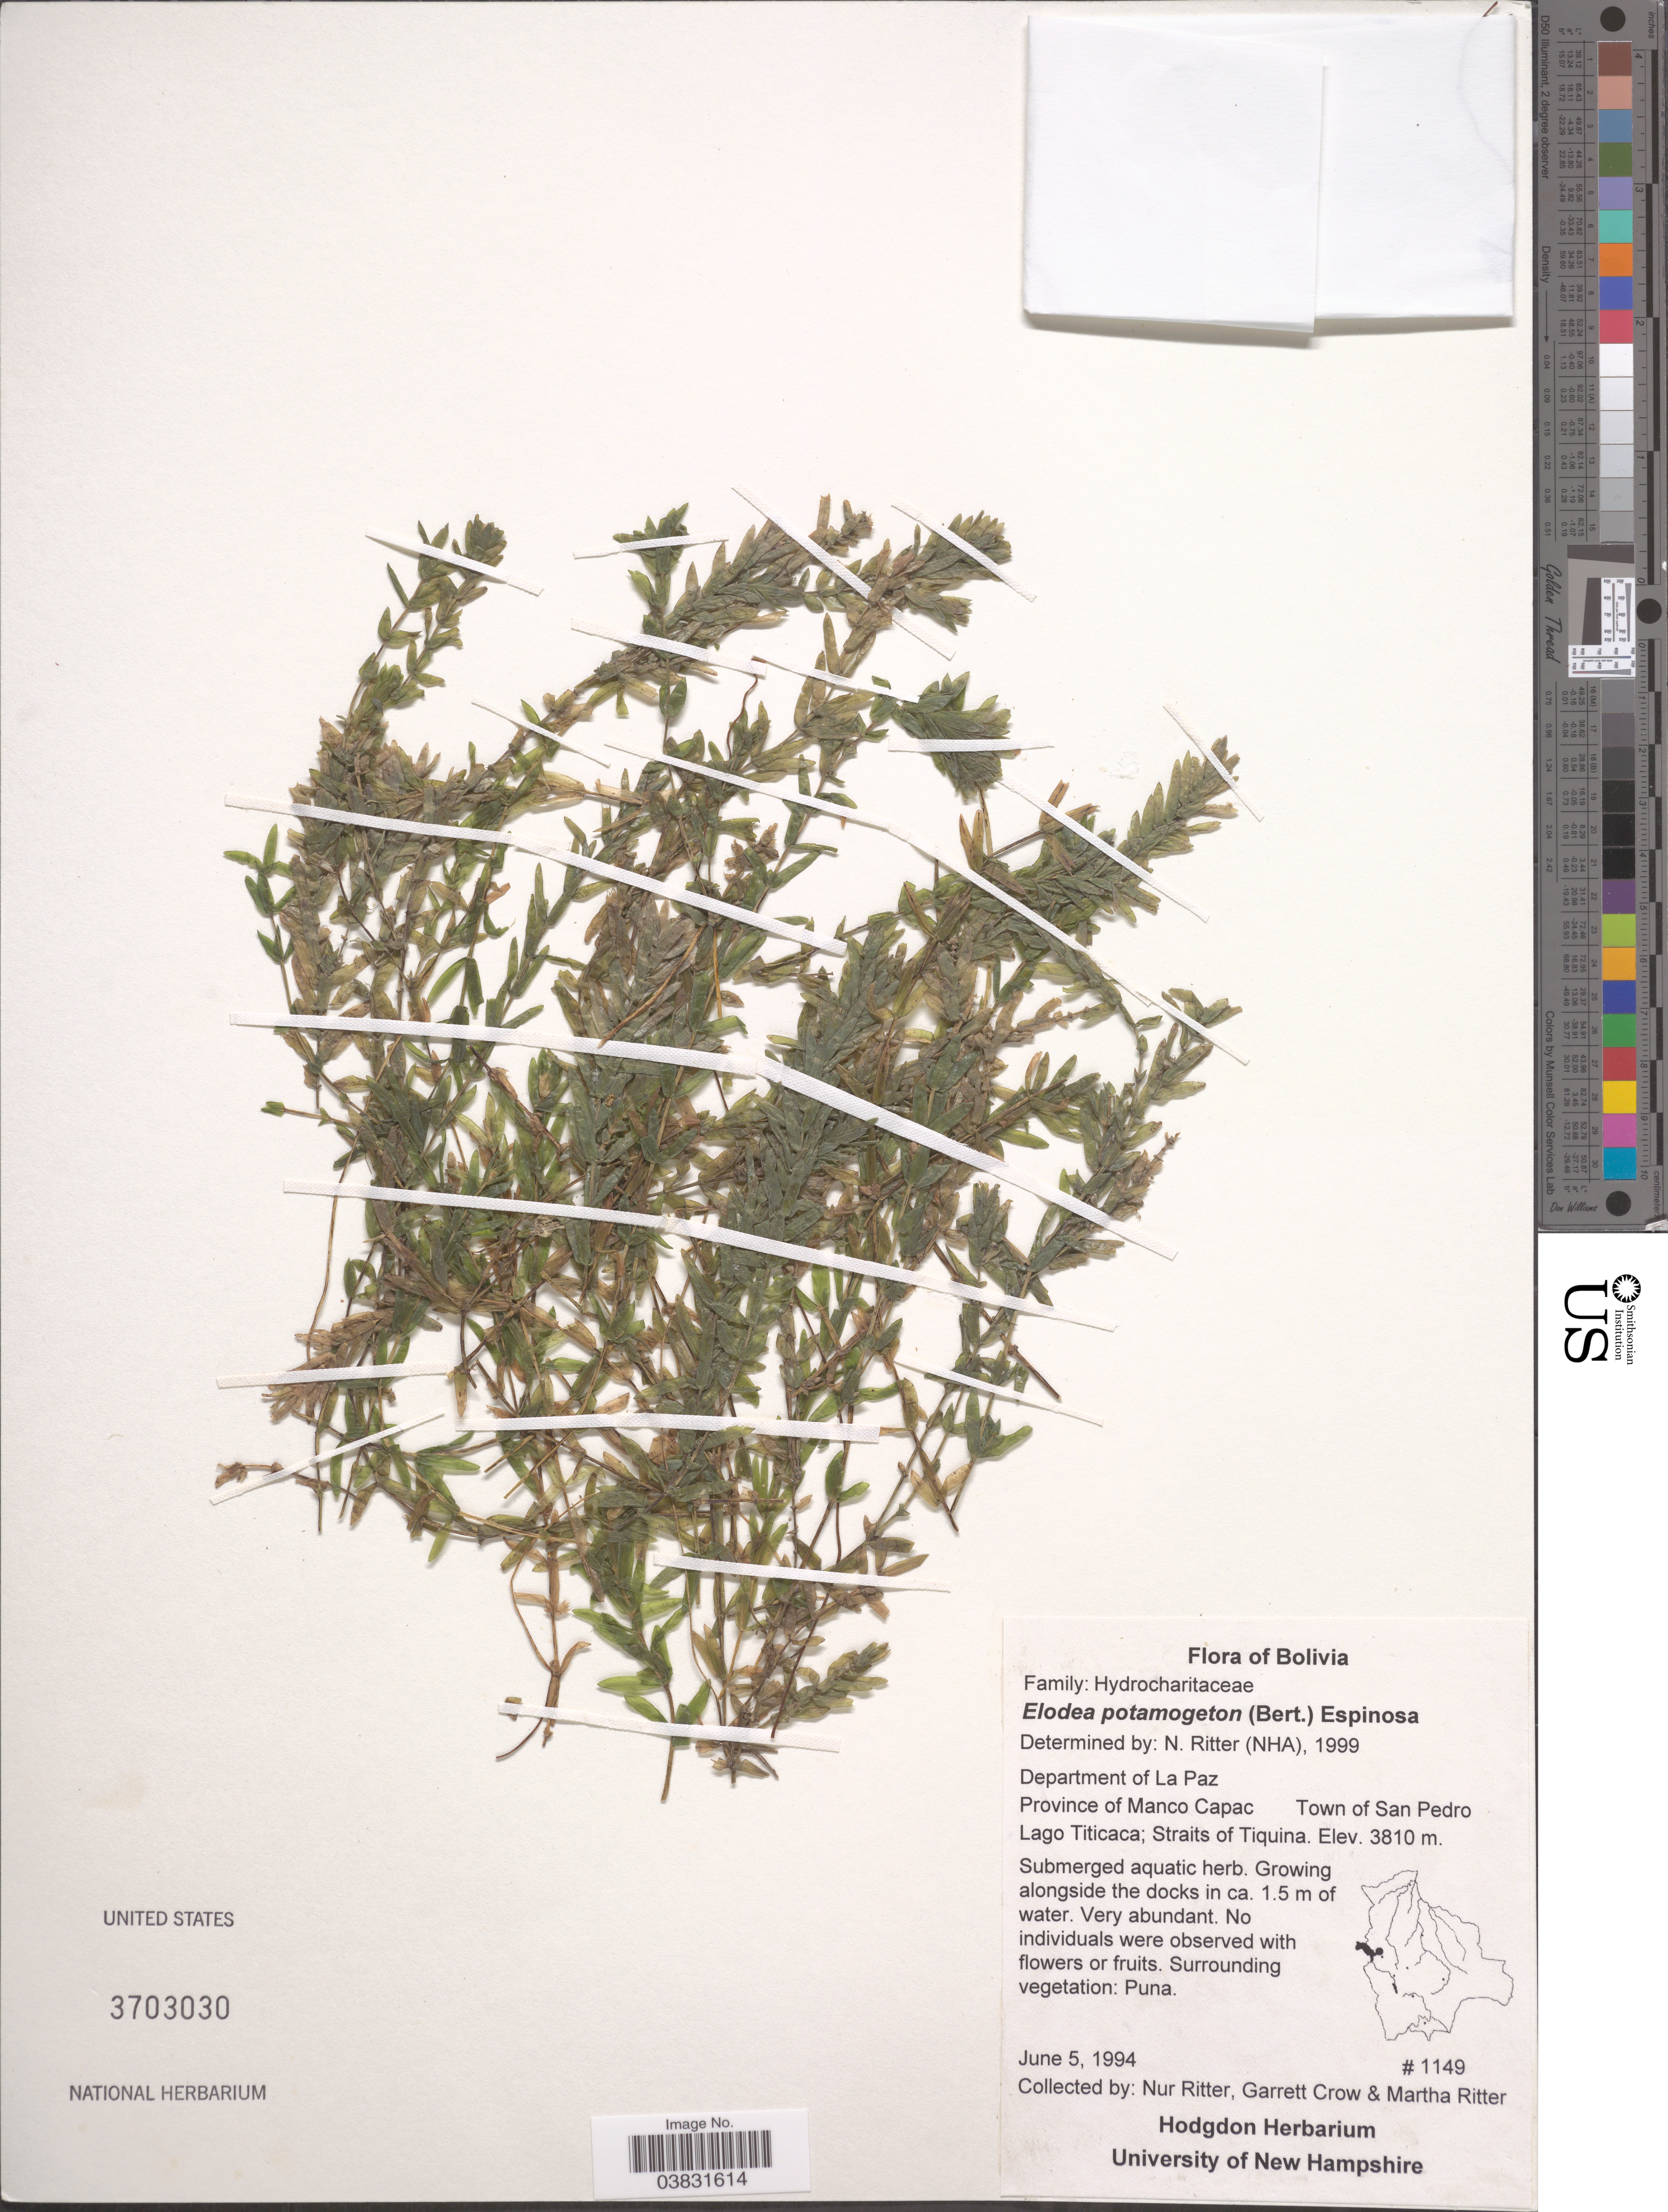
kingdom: Plantae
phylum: Tracheophyta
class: Liliopsida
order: Alismatales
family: Hydrocharitaceae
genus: Elodea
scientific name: Elodea potamogeton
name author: (Bertero) Espinosa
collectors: N. Ritter, G. E. Crow & M. Ritter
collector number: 1149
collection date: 1994-06-05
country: Bolivia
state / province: La Paz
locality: Department of La Paz. Province of Manco Capac. Town of San Pedro. Lago Titicaca; Straits of Tiquina.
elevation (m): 3810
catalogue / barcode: US 3703030